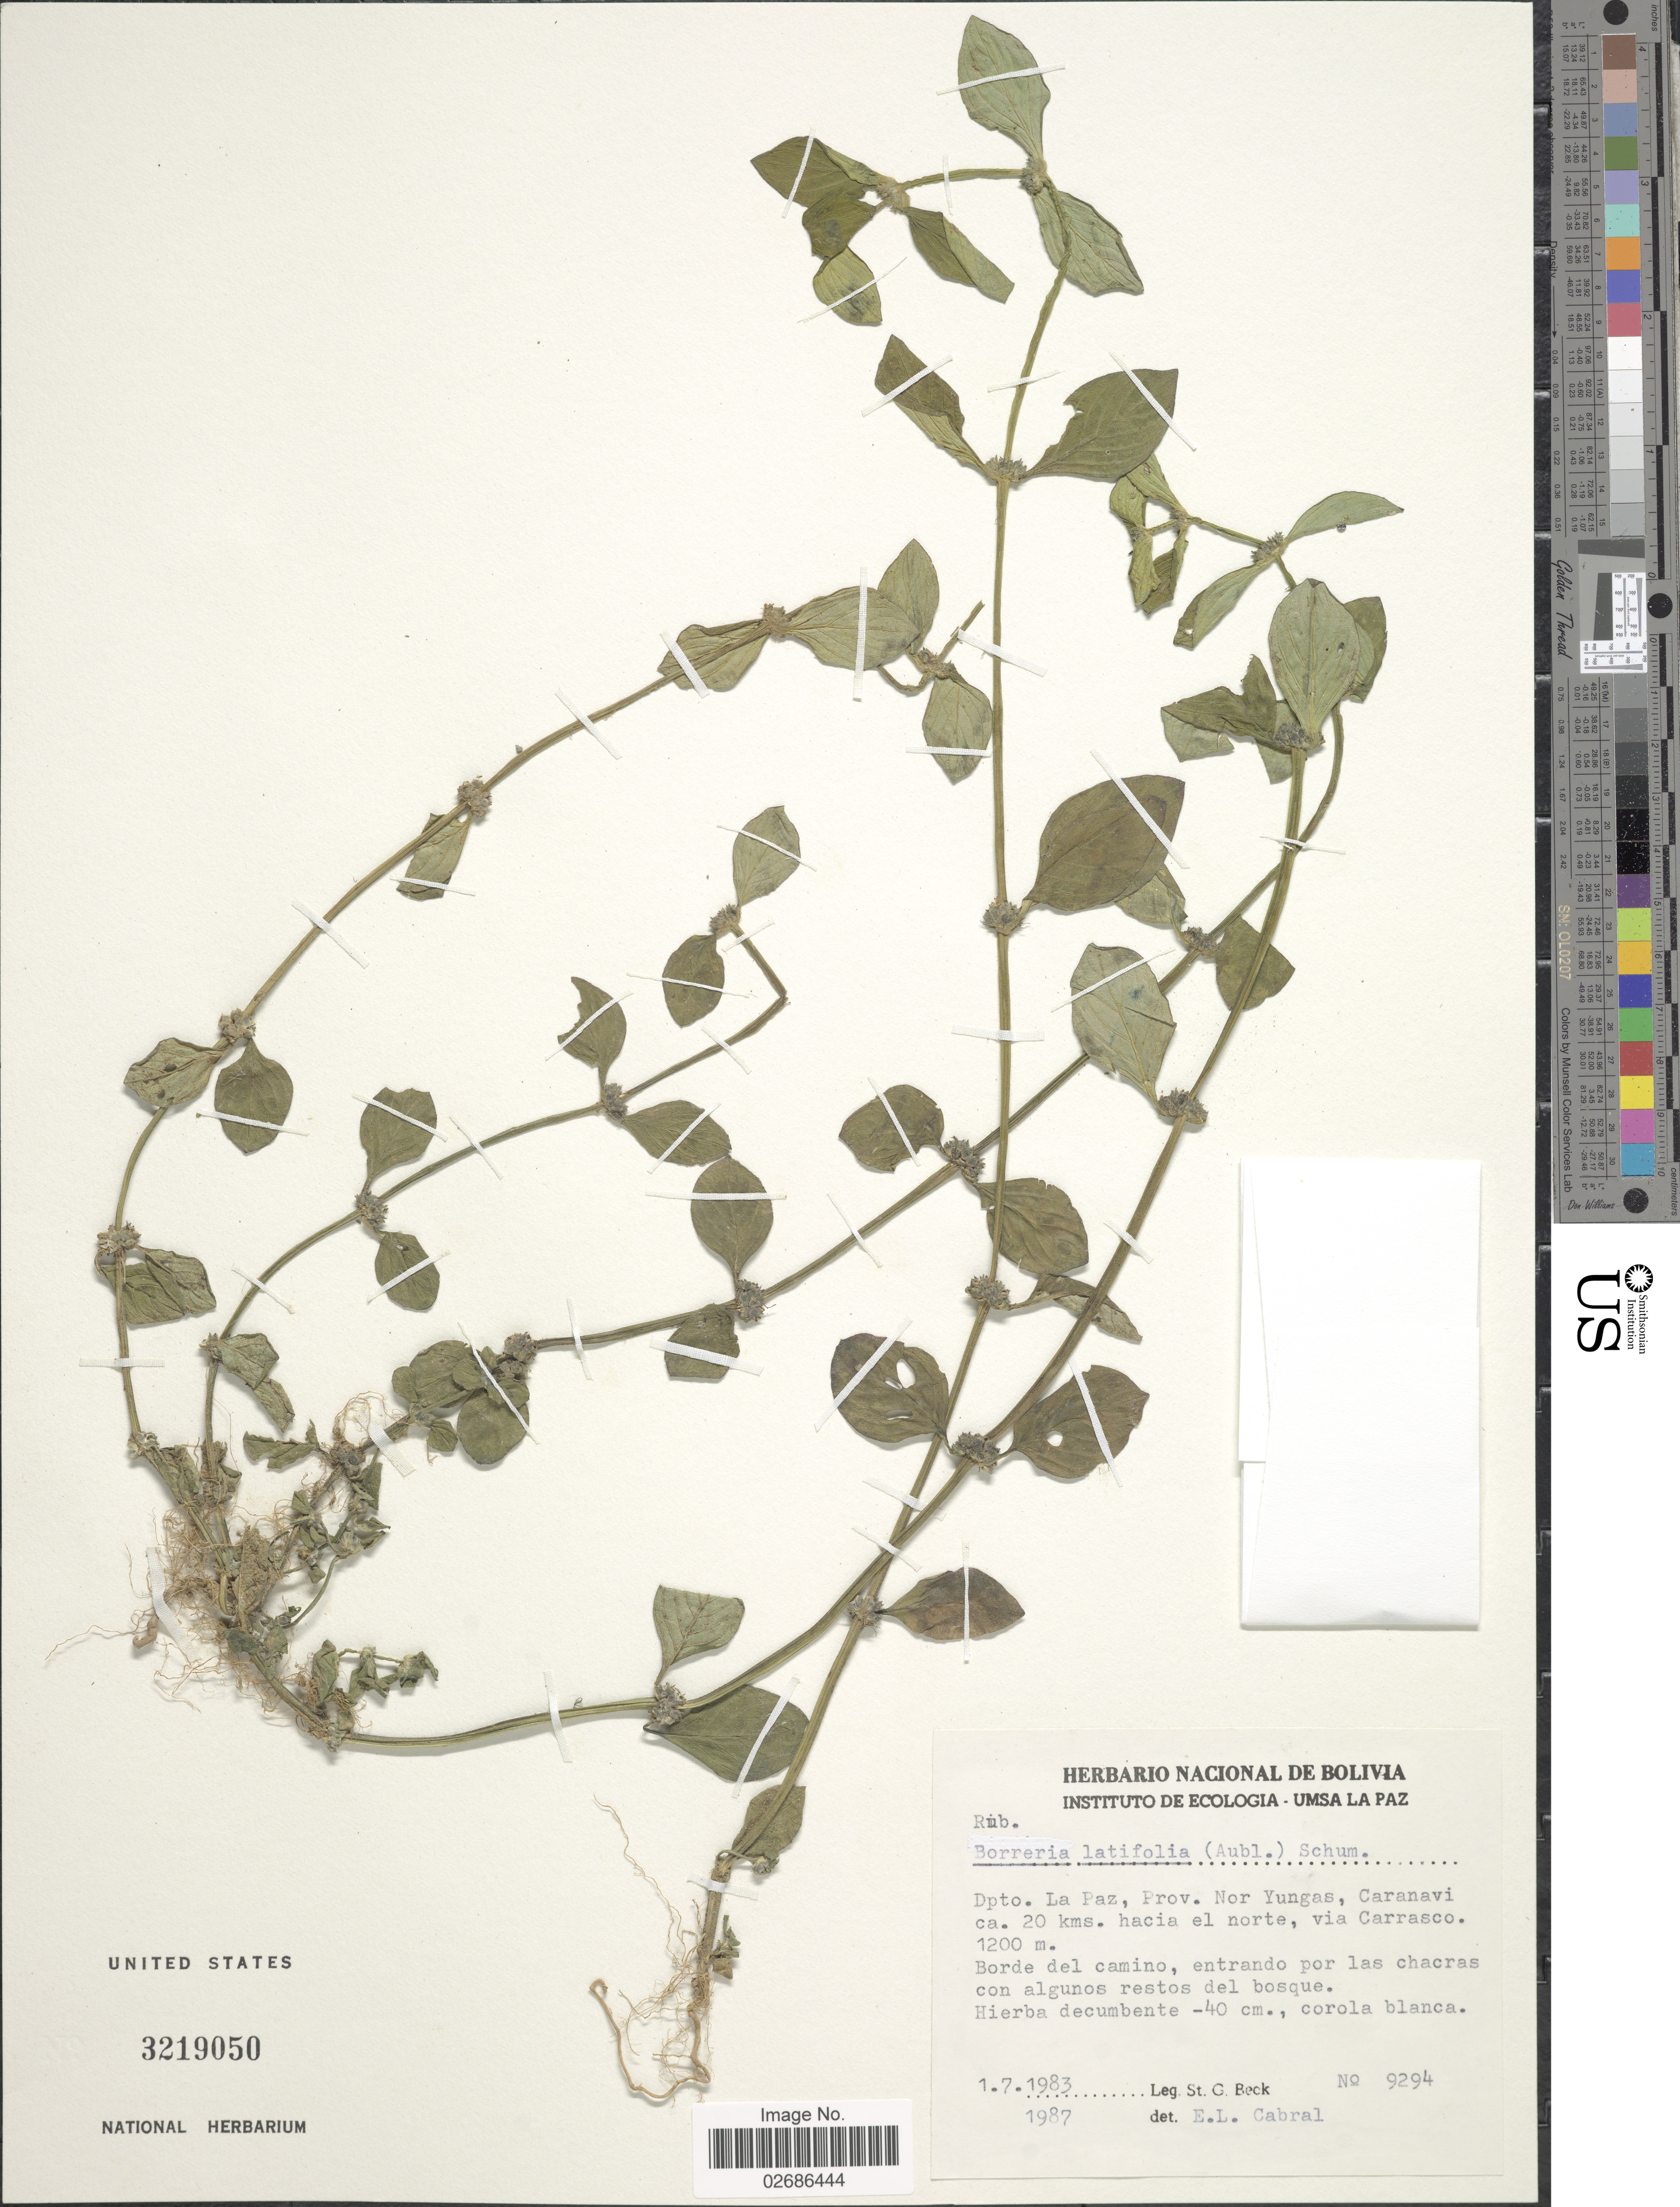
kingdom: Plantae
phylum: Tracheophyta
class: Magnoliopsida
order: Gentianales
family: Rubiaceae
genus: Borreria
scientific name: Borreria latifolia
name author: (Aubl.) K. Schum.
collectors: S. G. Beck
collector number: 9294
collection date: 1983-07-01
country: Bolivia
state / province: La Paz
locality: Dpto. La Paz, Nor Yungas, Caranavi 20 kms hacia el norte, via Carrasco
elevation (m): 1200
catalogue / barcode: US 3219050